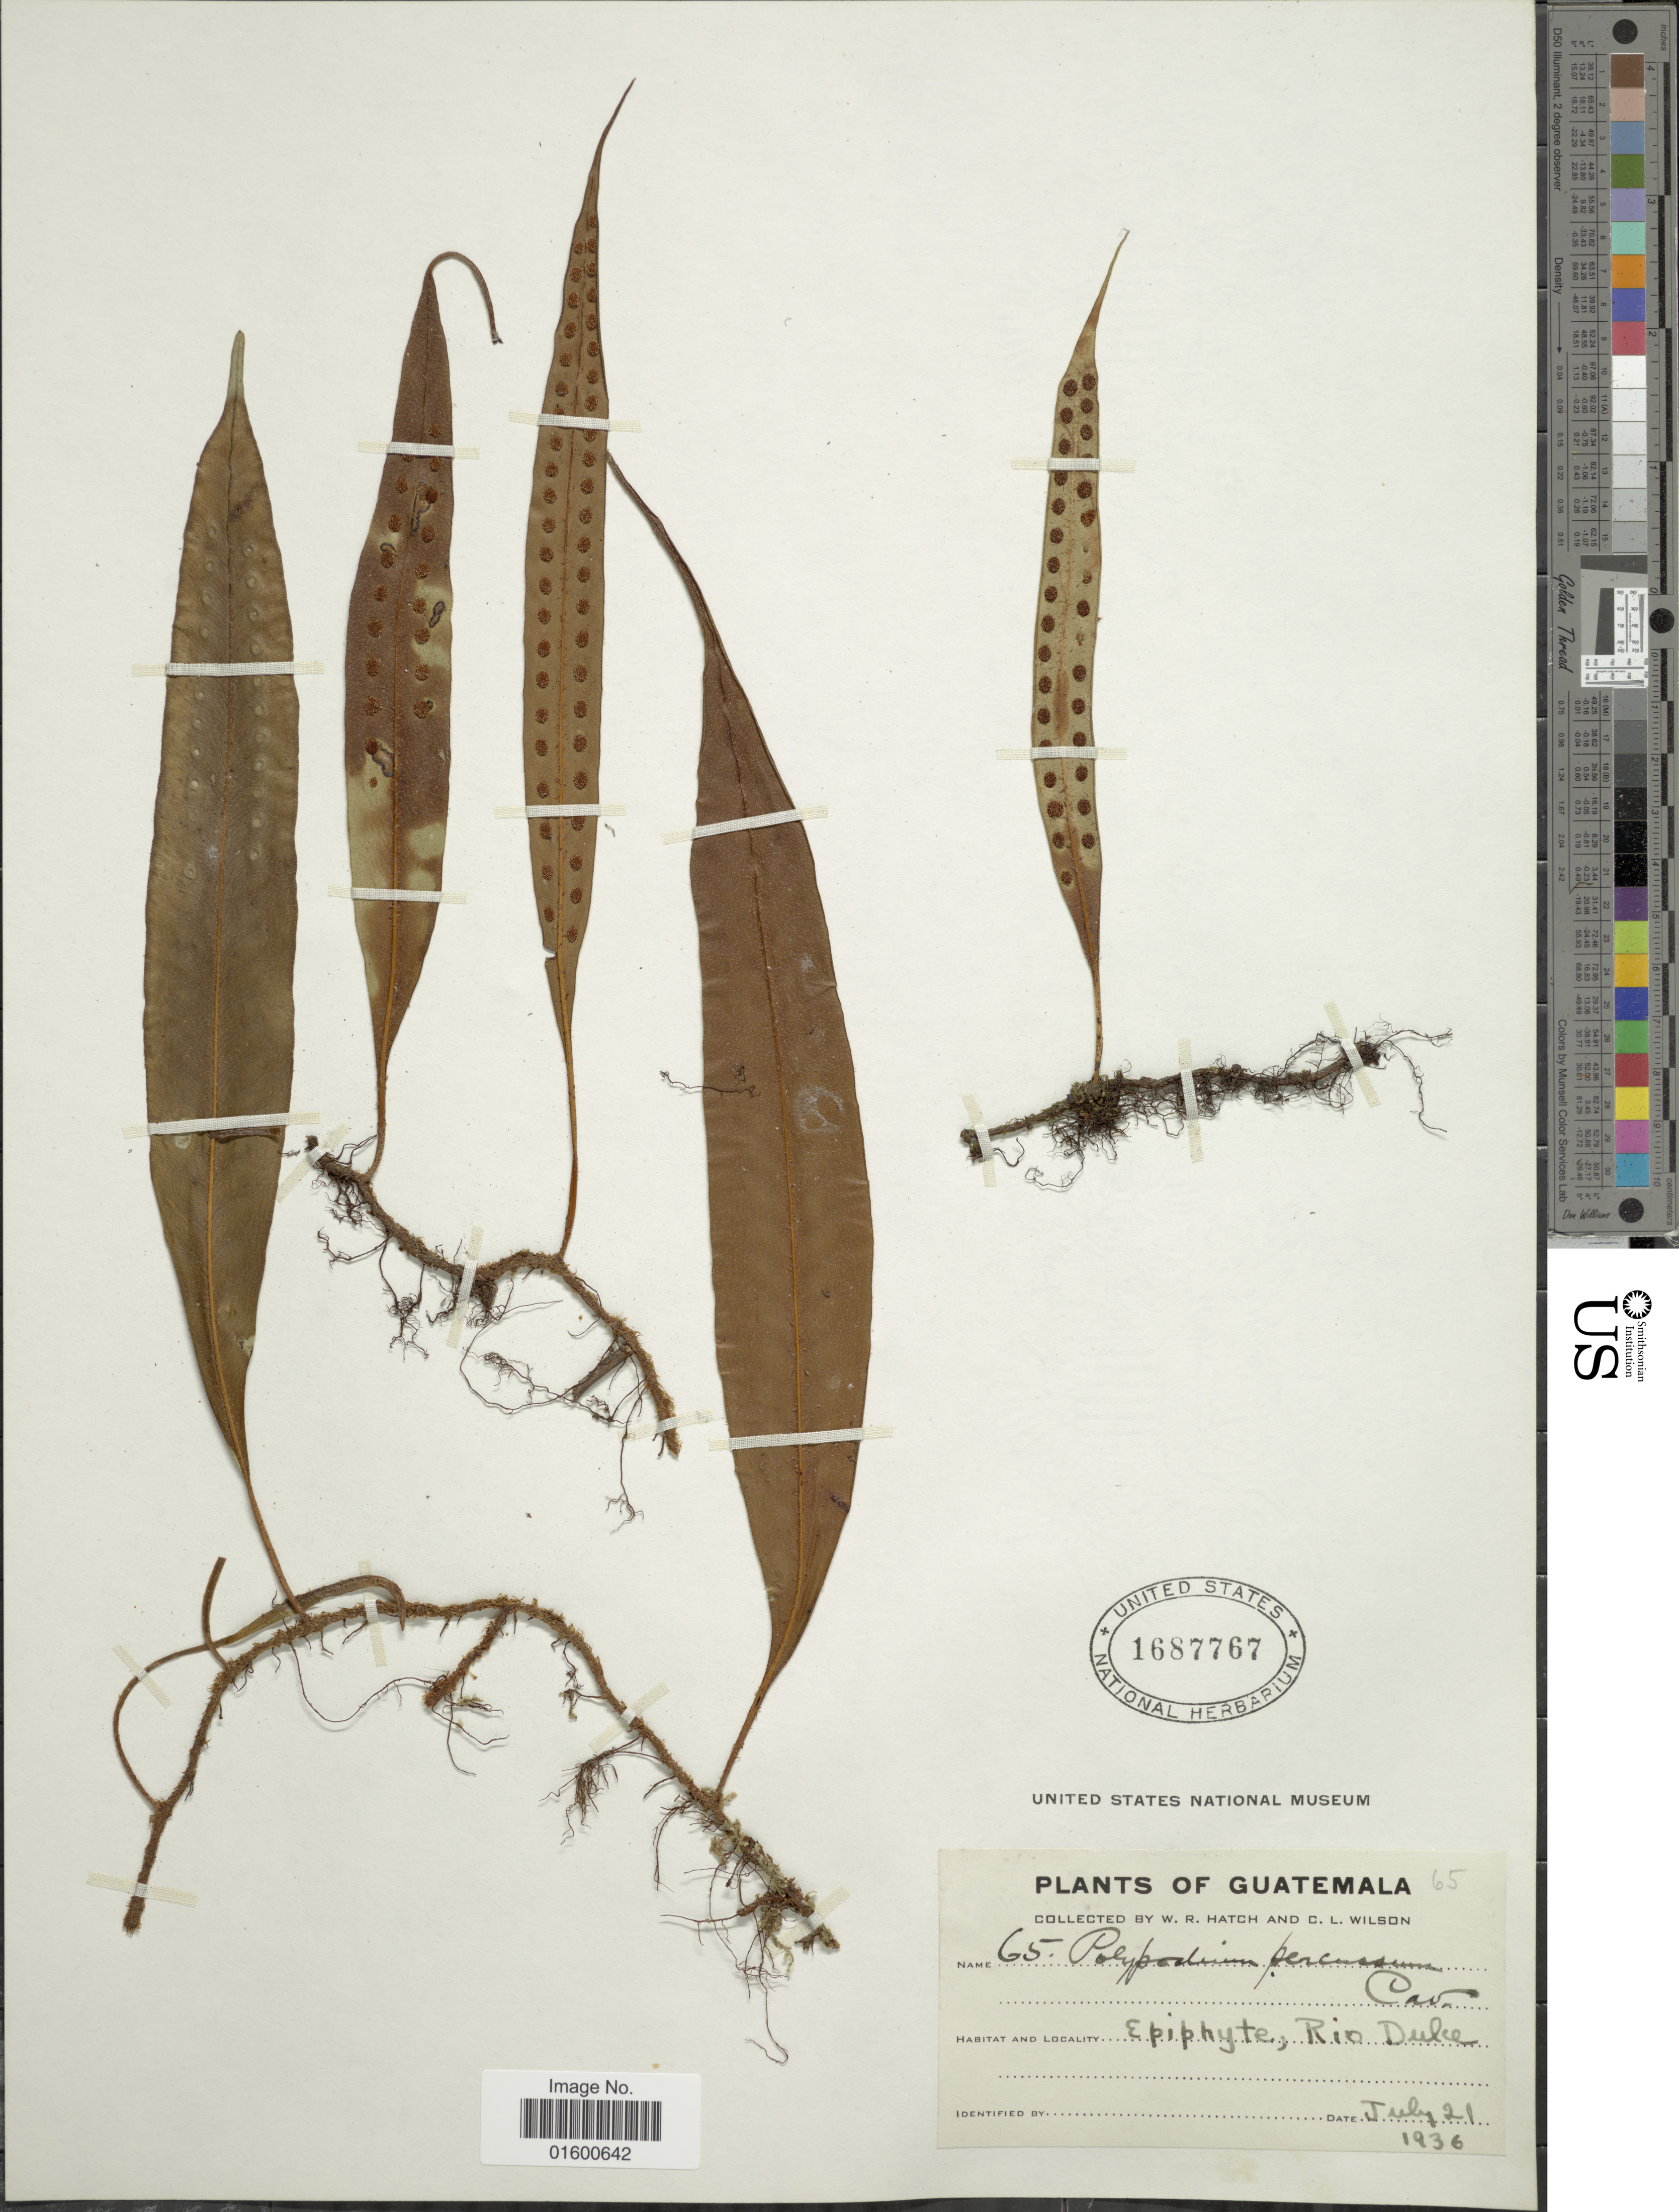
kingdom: Plantae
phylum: Tracheophyta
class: Polypodiopsida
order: Polypodiales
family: Polypodiaceae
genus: Microgramma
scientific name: Microgramma percussa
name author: (Cav.) de la Sota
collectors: W. Hatch & C. L. Wilson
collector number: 65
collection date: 1936-07-21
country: Guatemala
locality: Rio Dulce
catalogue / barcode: US 1687767